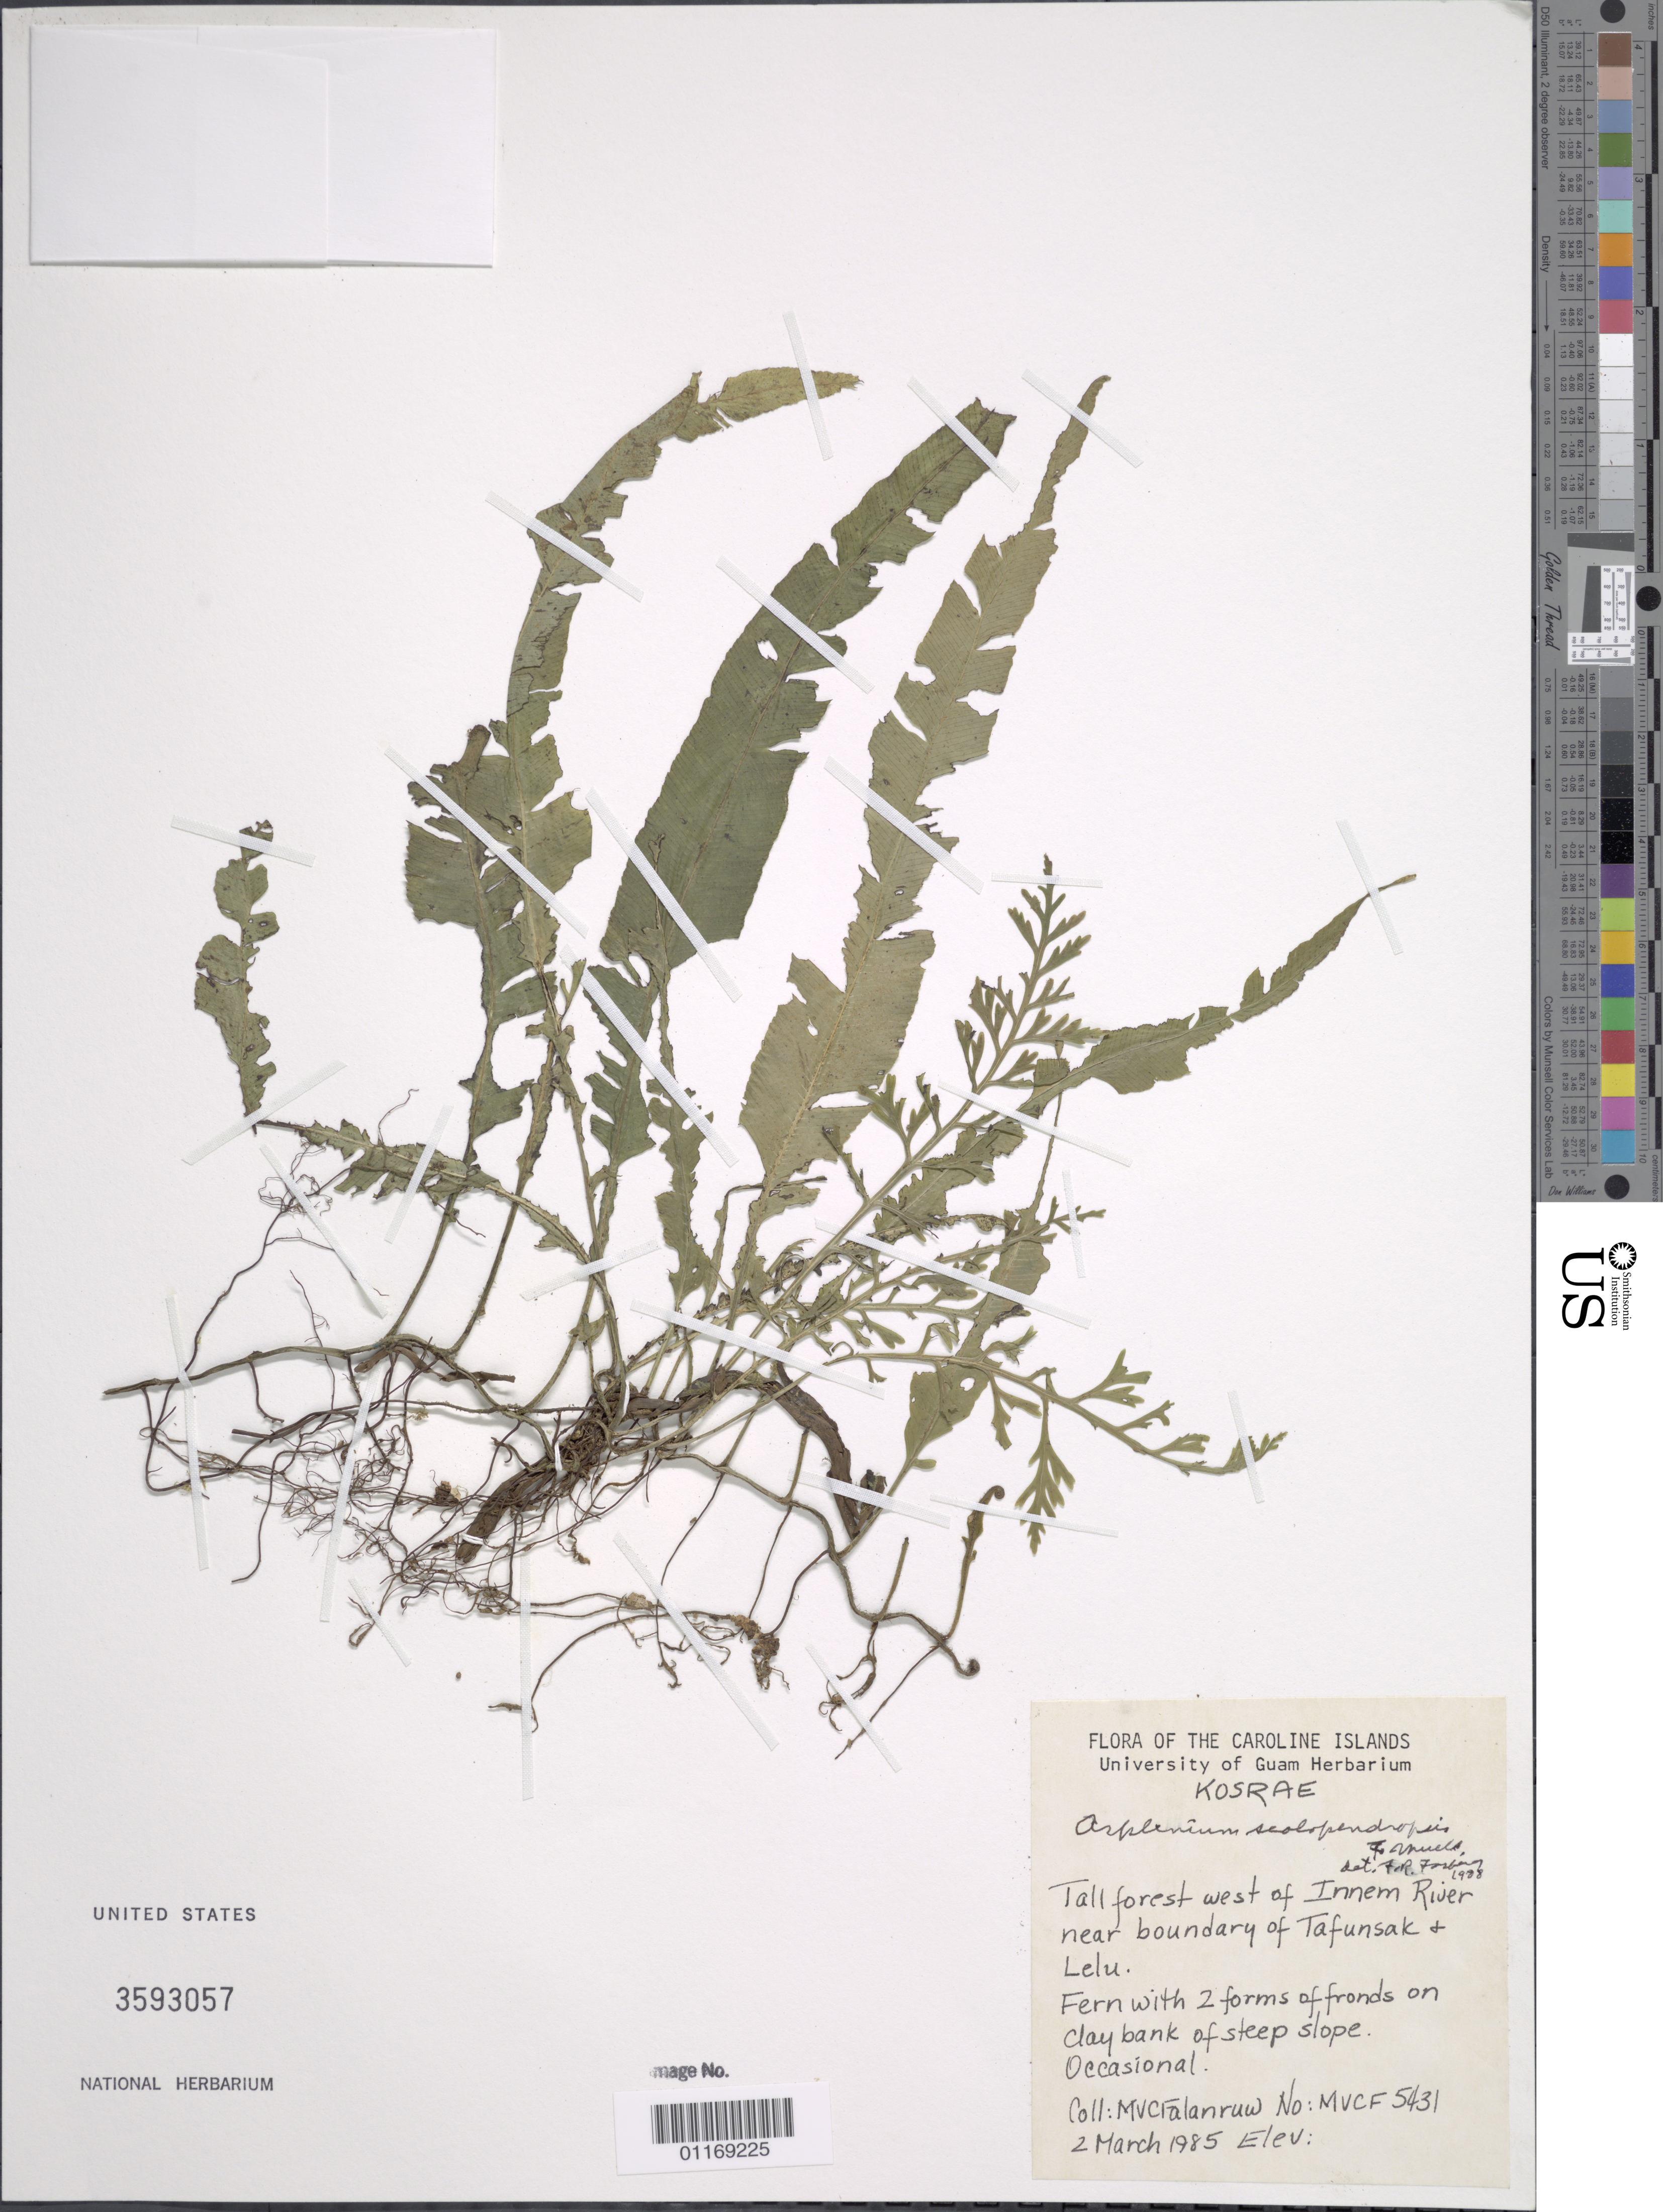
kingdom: Plantae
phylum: Tracheophyta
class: Polypodiopsida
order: Polypodiales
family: Aspleniaceae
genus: Asplenium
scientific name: Asplenium scolopendropsis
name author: F. Muell.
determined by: Fosberg, F. R.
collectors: M. Falanruw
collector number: MVCF 5431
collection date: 1985-03-02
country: Micronesia, Federated States of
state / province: Kosrae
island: Kosrae [Kusaie]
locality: W of Innem river near boundary of Tafunsak & Lelu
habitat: steep slop, tall forest.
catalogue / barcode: US 3593057